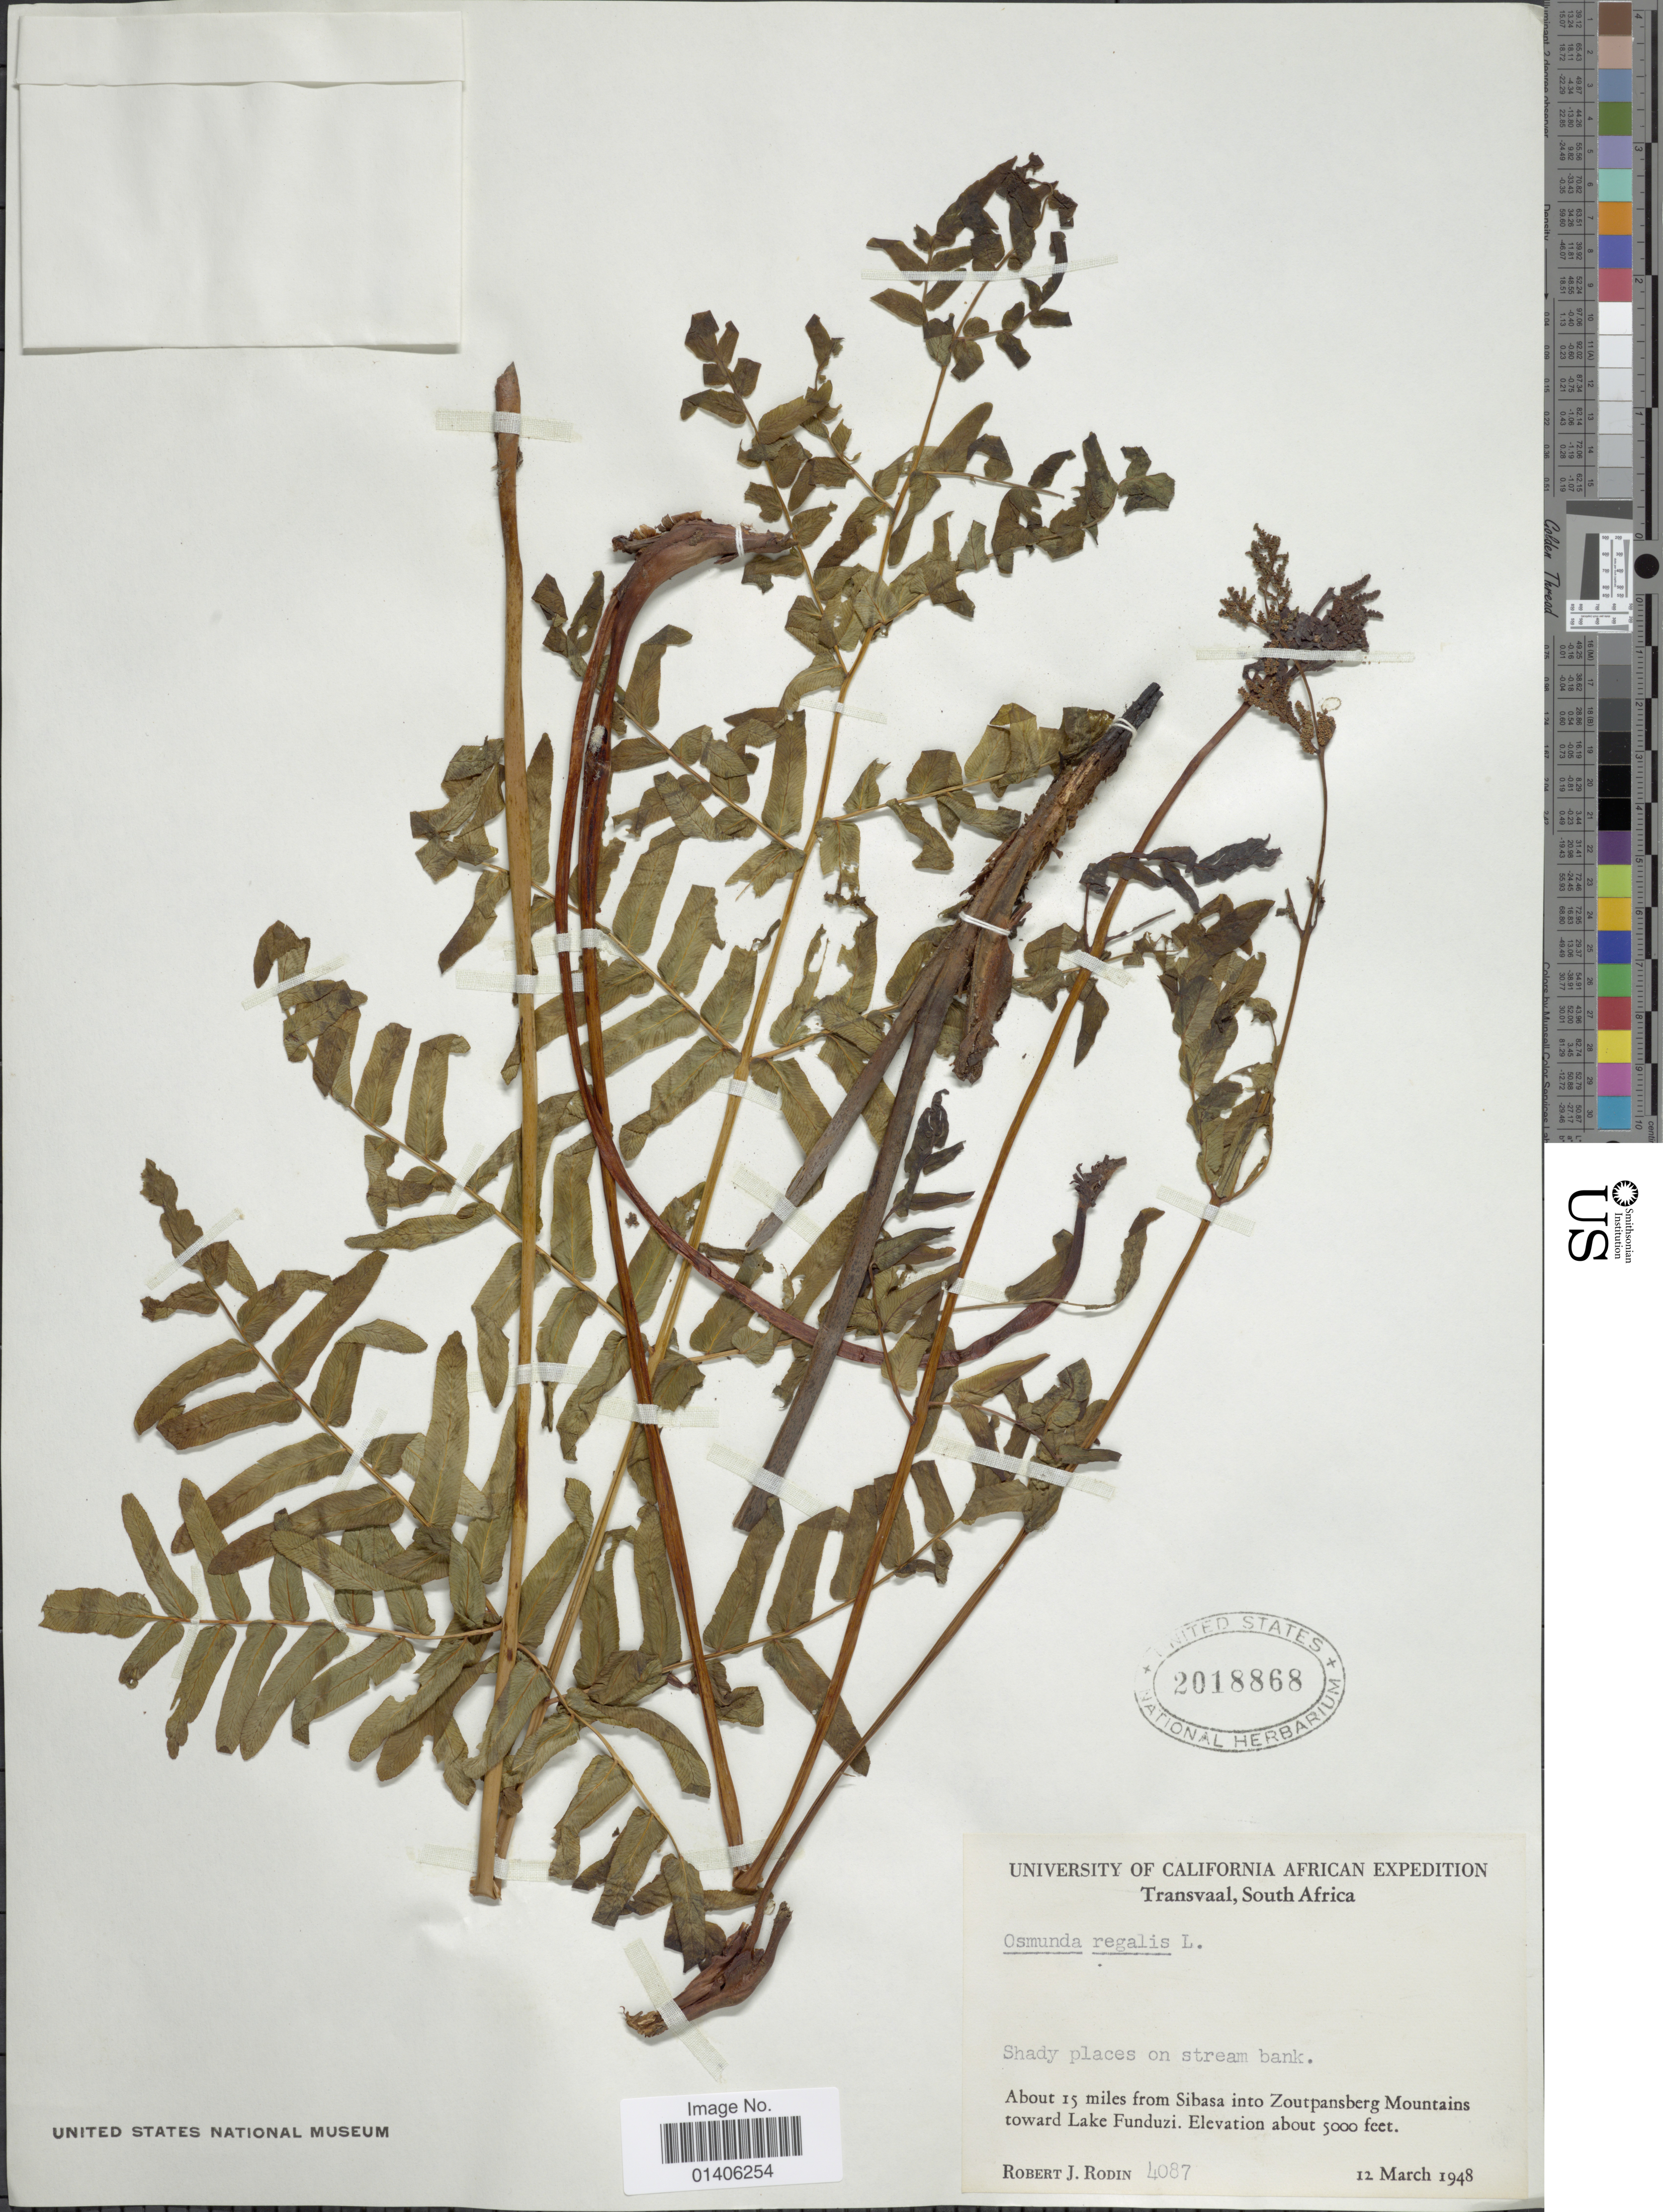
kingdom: Plantae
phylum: Tracheophyta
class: Polypodiopsida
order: Osmundales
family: Osmundaceae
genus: Osmunda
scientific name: Osmunda regalis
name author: L.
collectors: R. J. Rodin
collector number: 4087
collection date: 1948-03-12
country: South Africa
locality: Transvaal, About 15 miles from Sibasa into Zoutpansberg Mountains toward Lake Funduzi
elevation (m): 1524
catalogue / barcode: US 2018868